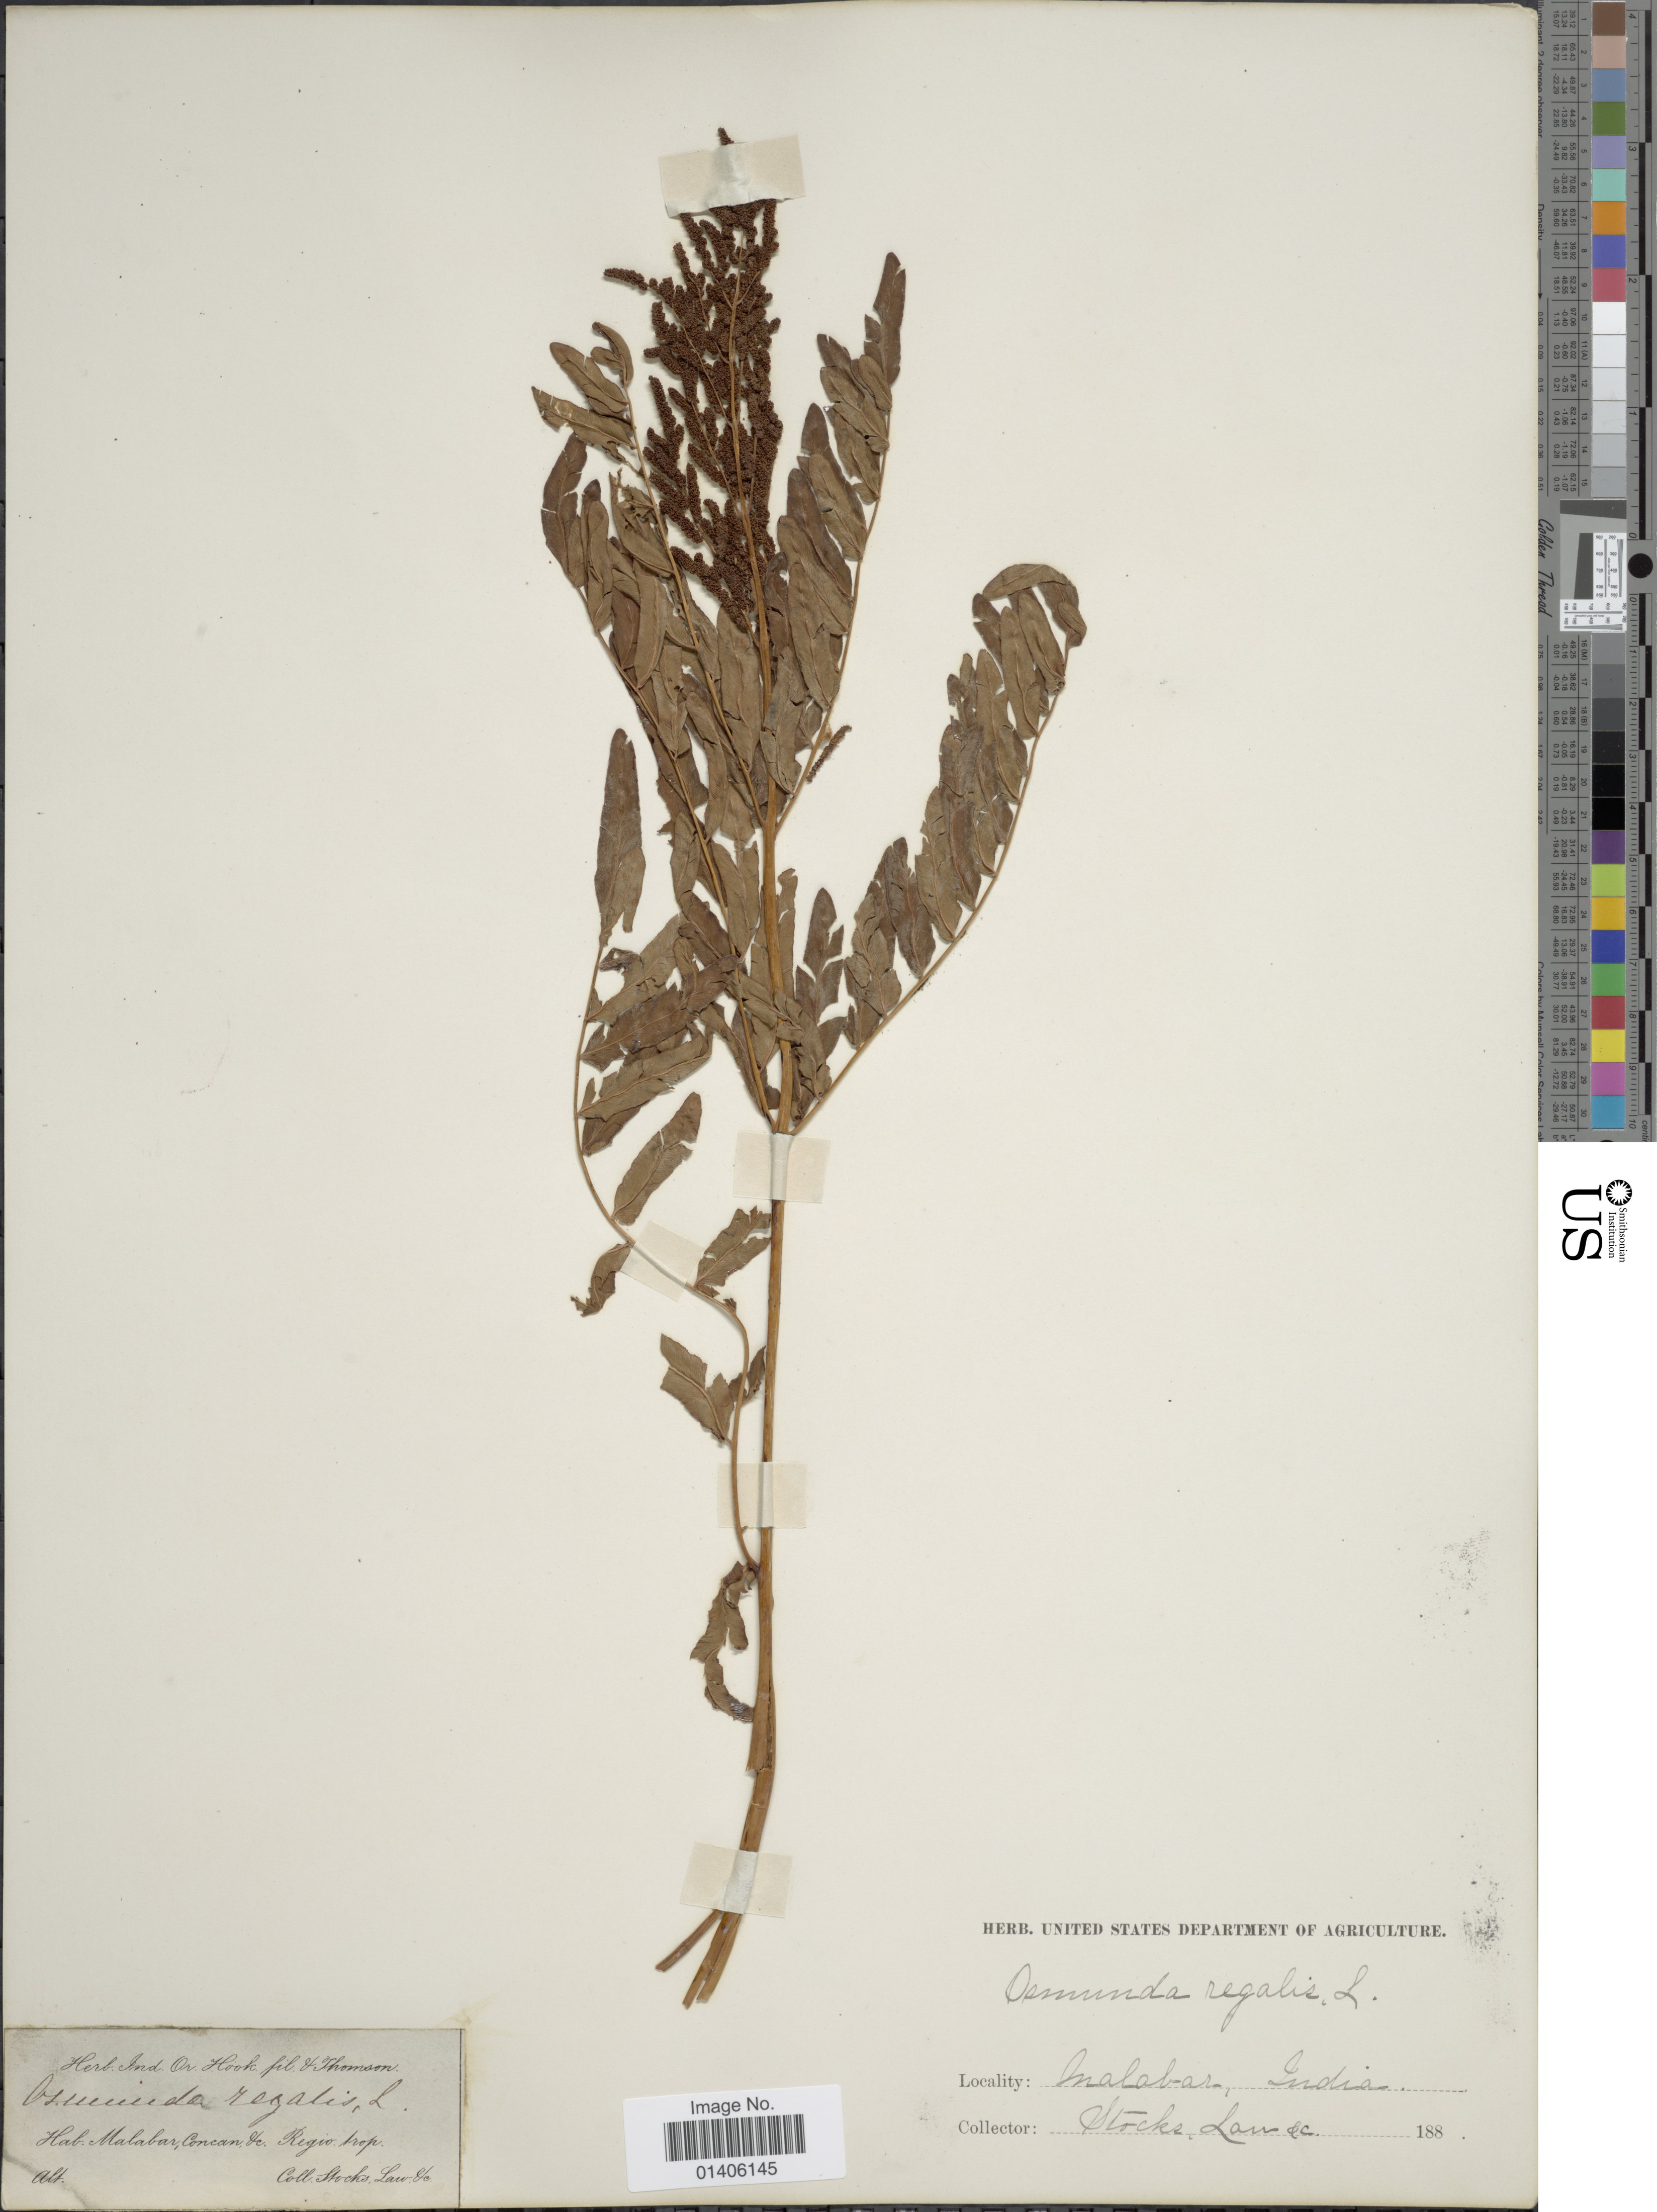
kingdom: Plantae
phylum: Tracheophyta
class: Polypodiopsida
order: Osmundales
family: Osmundaceae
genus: Osmunda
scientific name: Osmunda regalis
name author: L.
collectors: J. Stocks & J. Law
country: India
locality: Malabar, Concan, &c. Regio: trop.